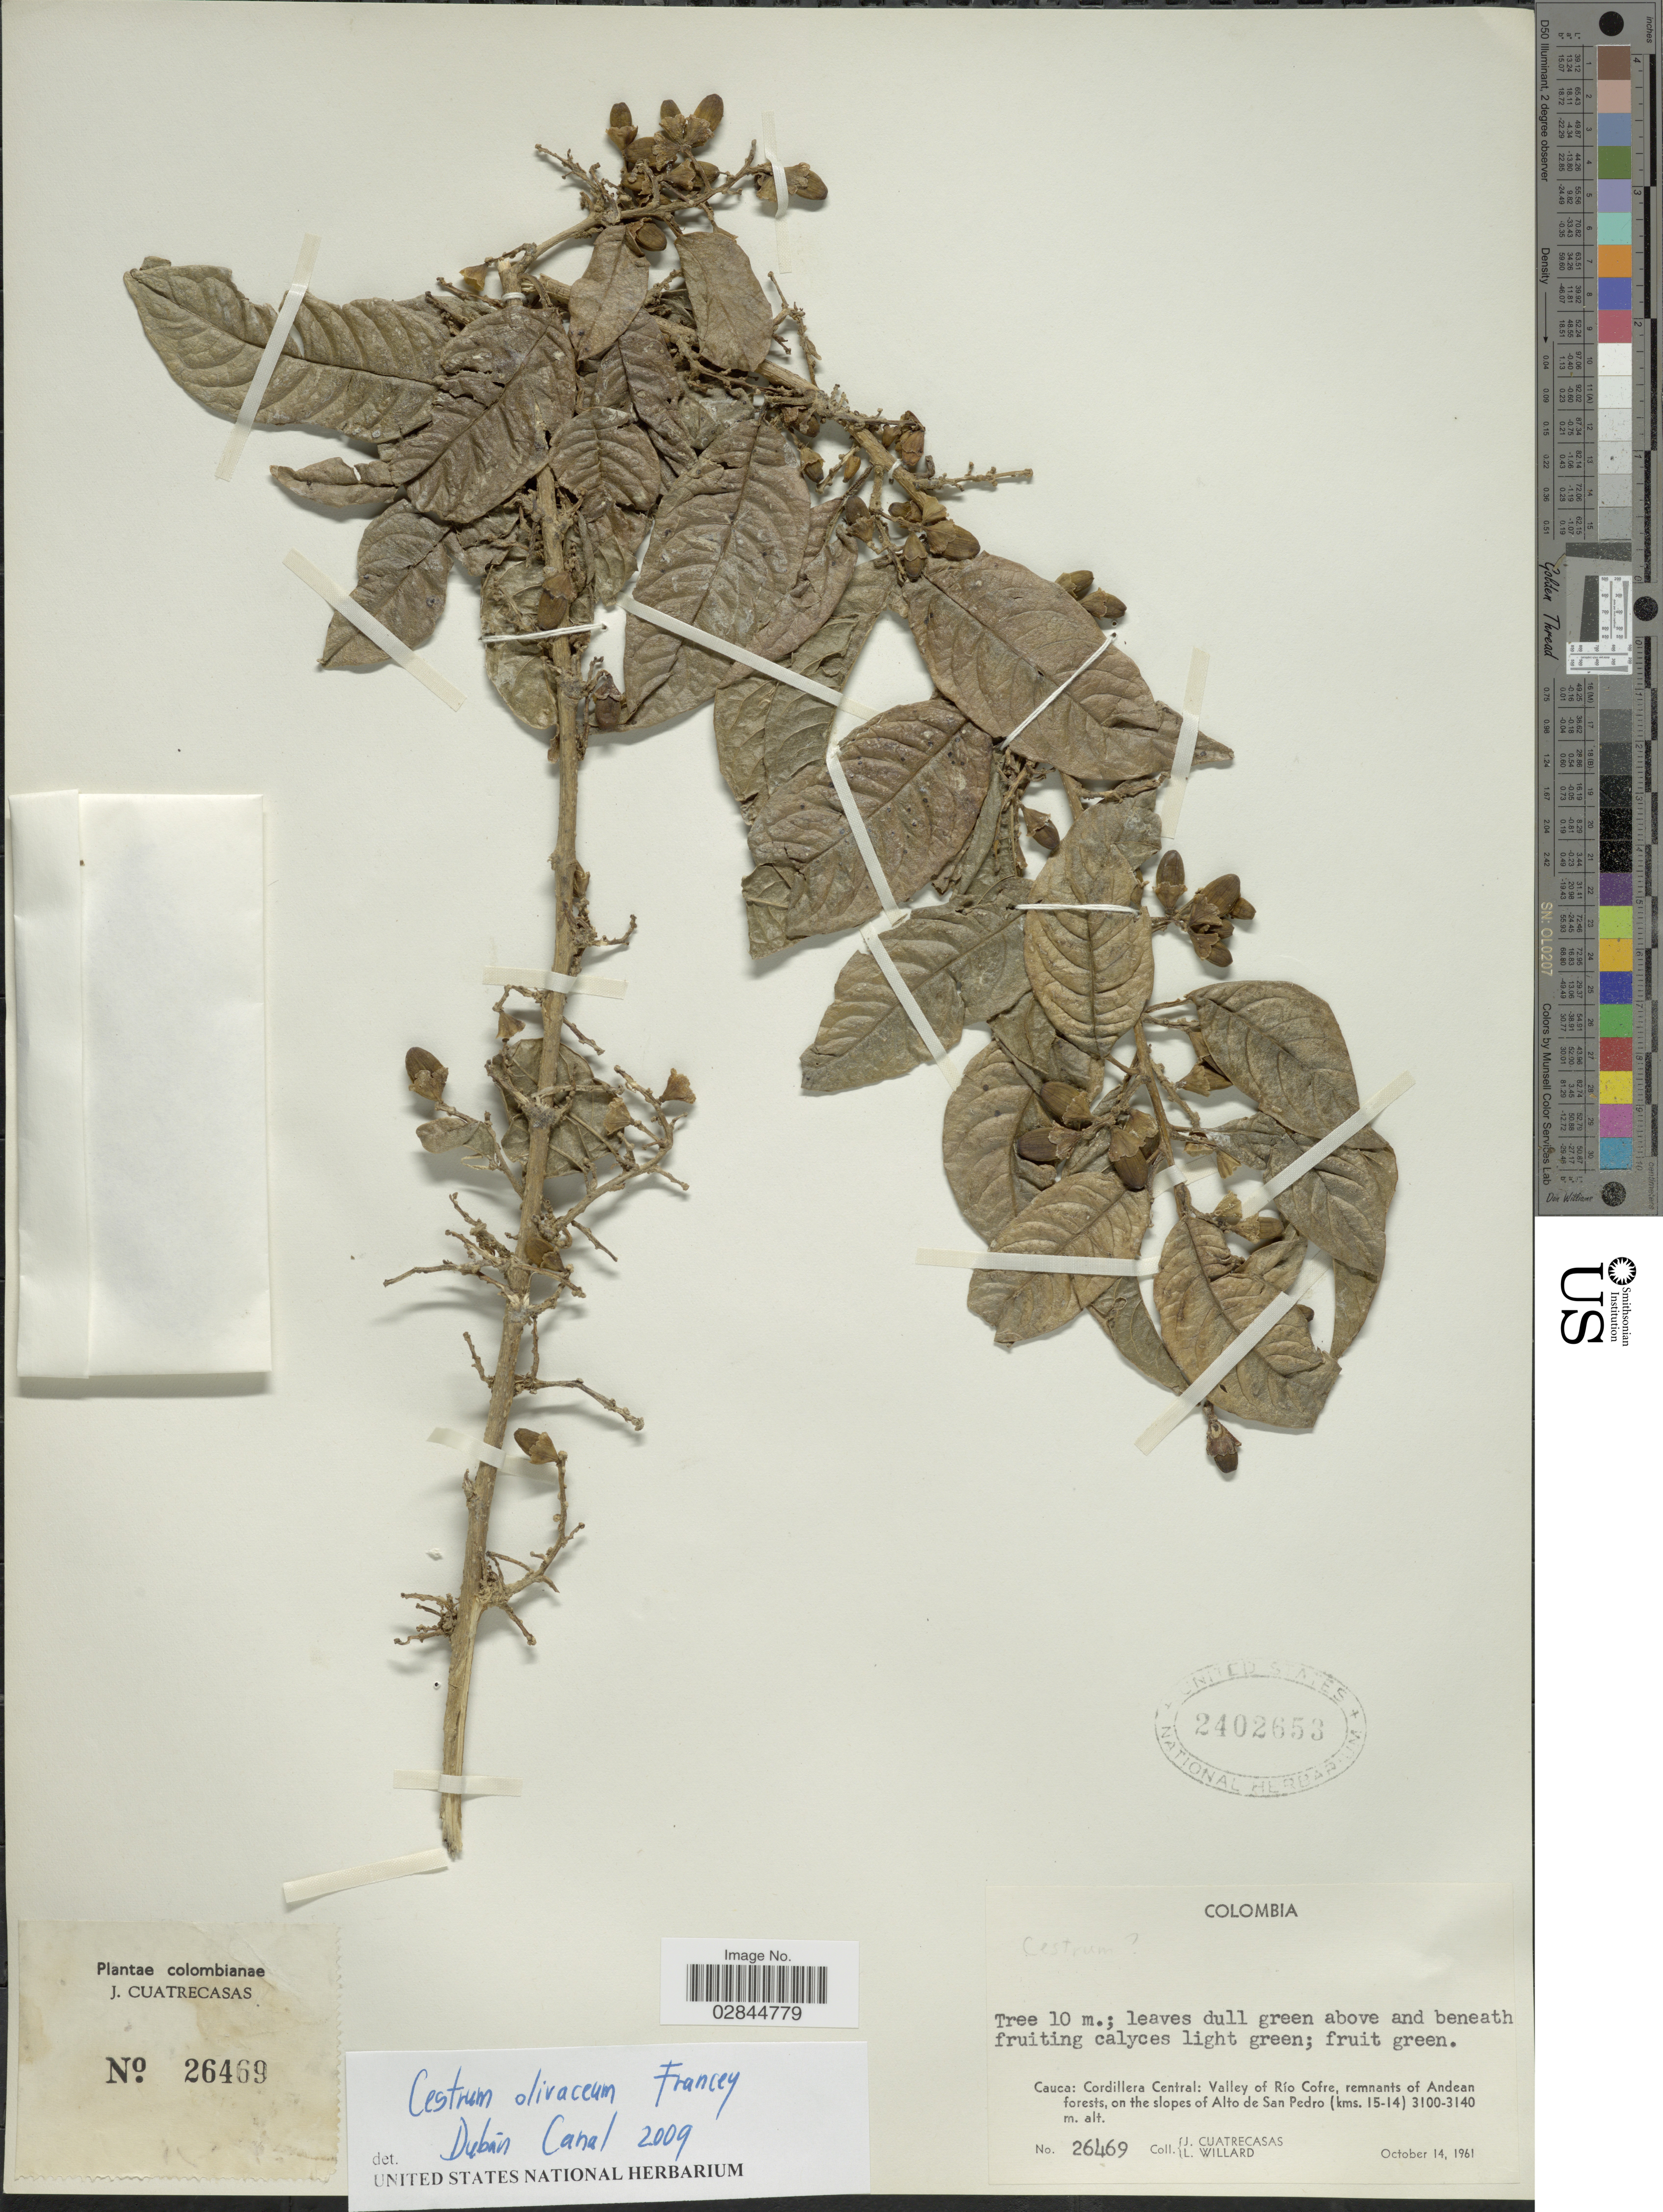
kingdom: Plantae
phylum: Tracheophyta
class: Magnoliopsida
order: Solanales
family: Solanaceae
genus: Cestrum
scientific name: Cestrum olivaceum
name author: Francey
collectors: J. Cuatrecasas & L. Willard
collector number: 26469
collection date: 1961-10-14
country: Colombia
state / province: Cauca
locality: Cordillera Central: Valley of Río Cofre, remnants of Andean forests, on the slopes of Alto de San Pedro (kms. 15-14).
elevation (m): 3100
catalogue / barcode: US 2402653